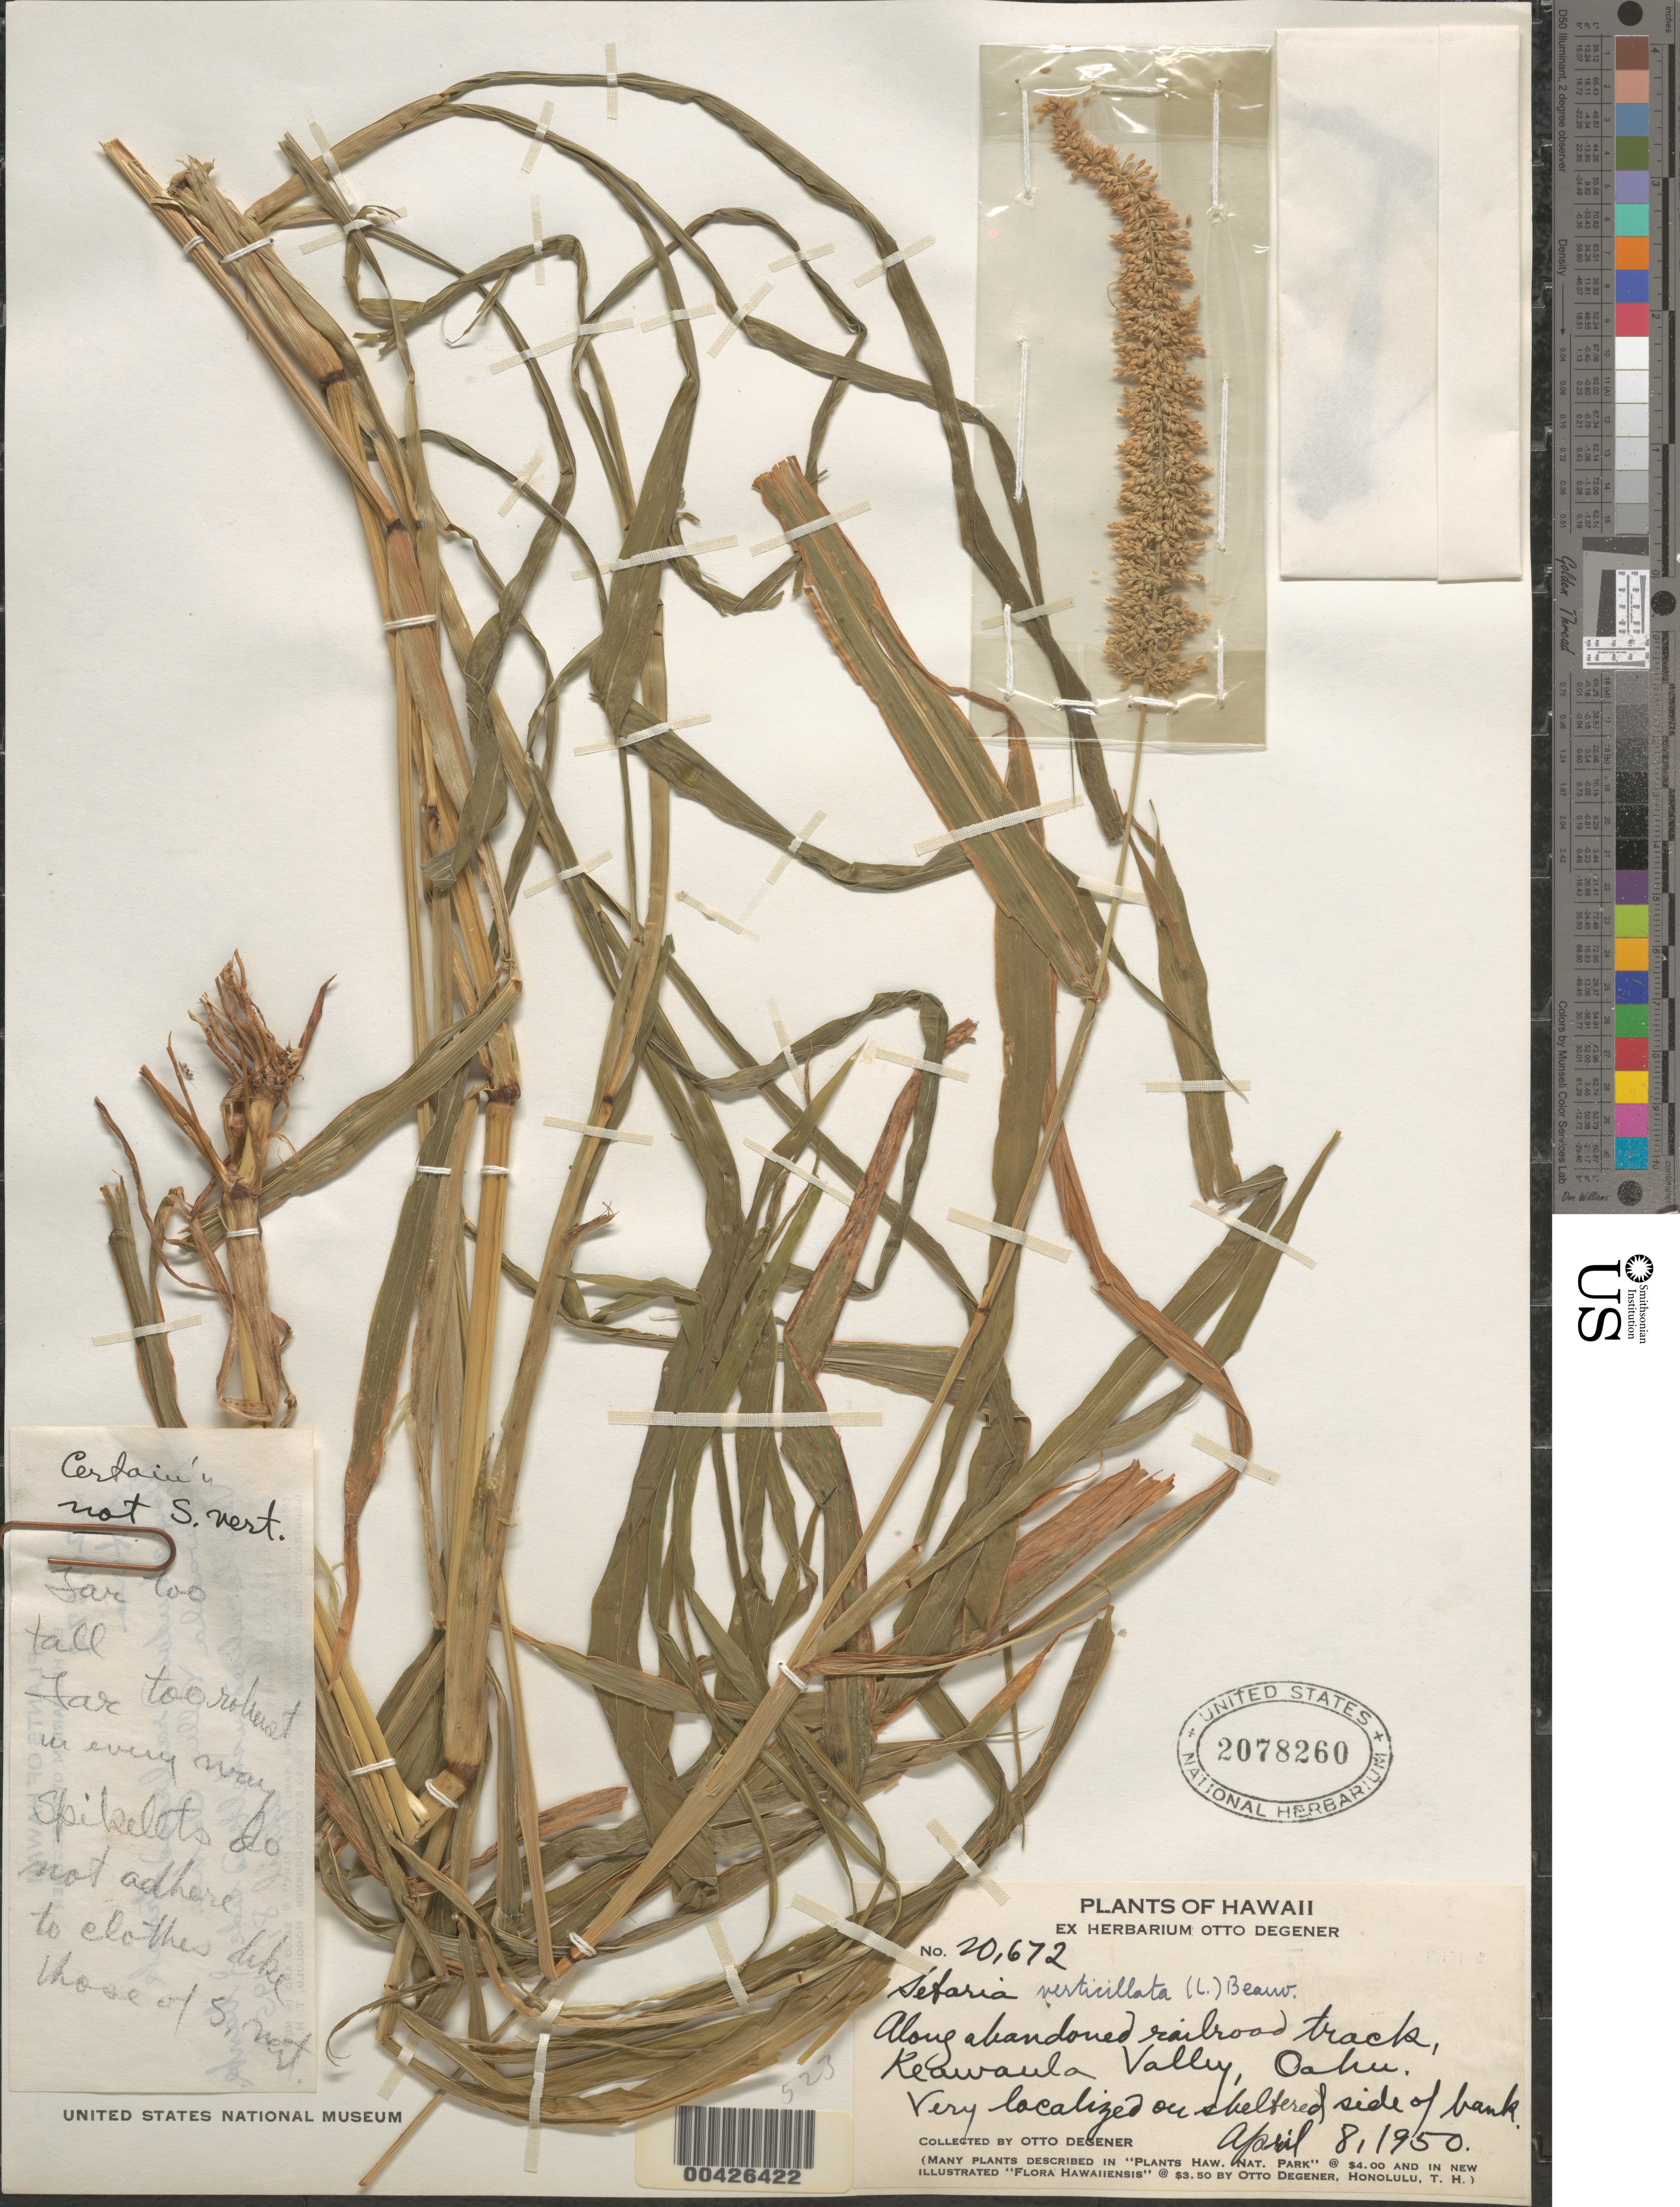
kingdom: Plantae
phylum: Tracheophyta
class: Liliopsida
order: Poales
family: Poaceae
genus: Setaria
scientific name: Setaria adhaerens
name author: (Forssk.) Chiov.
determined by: Wagner, W. L., (BOT), Smithsonian Institution - National Museum of Natural History (UNITED STATES)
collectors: O. Degener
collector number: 20672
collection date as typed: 8 Apr 1950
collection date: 1950-04-08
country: United States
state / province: Hawaii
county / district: Honolulu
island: Oahu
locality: Keawaula Valley, Oahu, along abandoned railroad track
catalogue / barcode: US 2078260